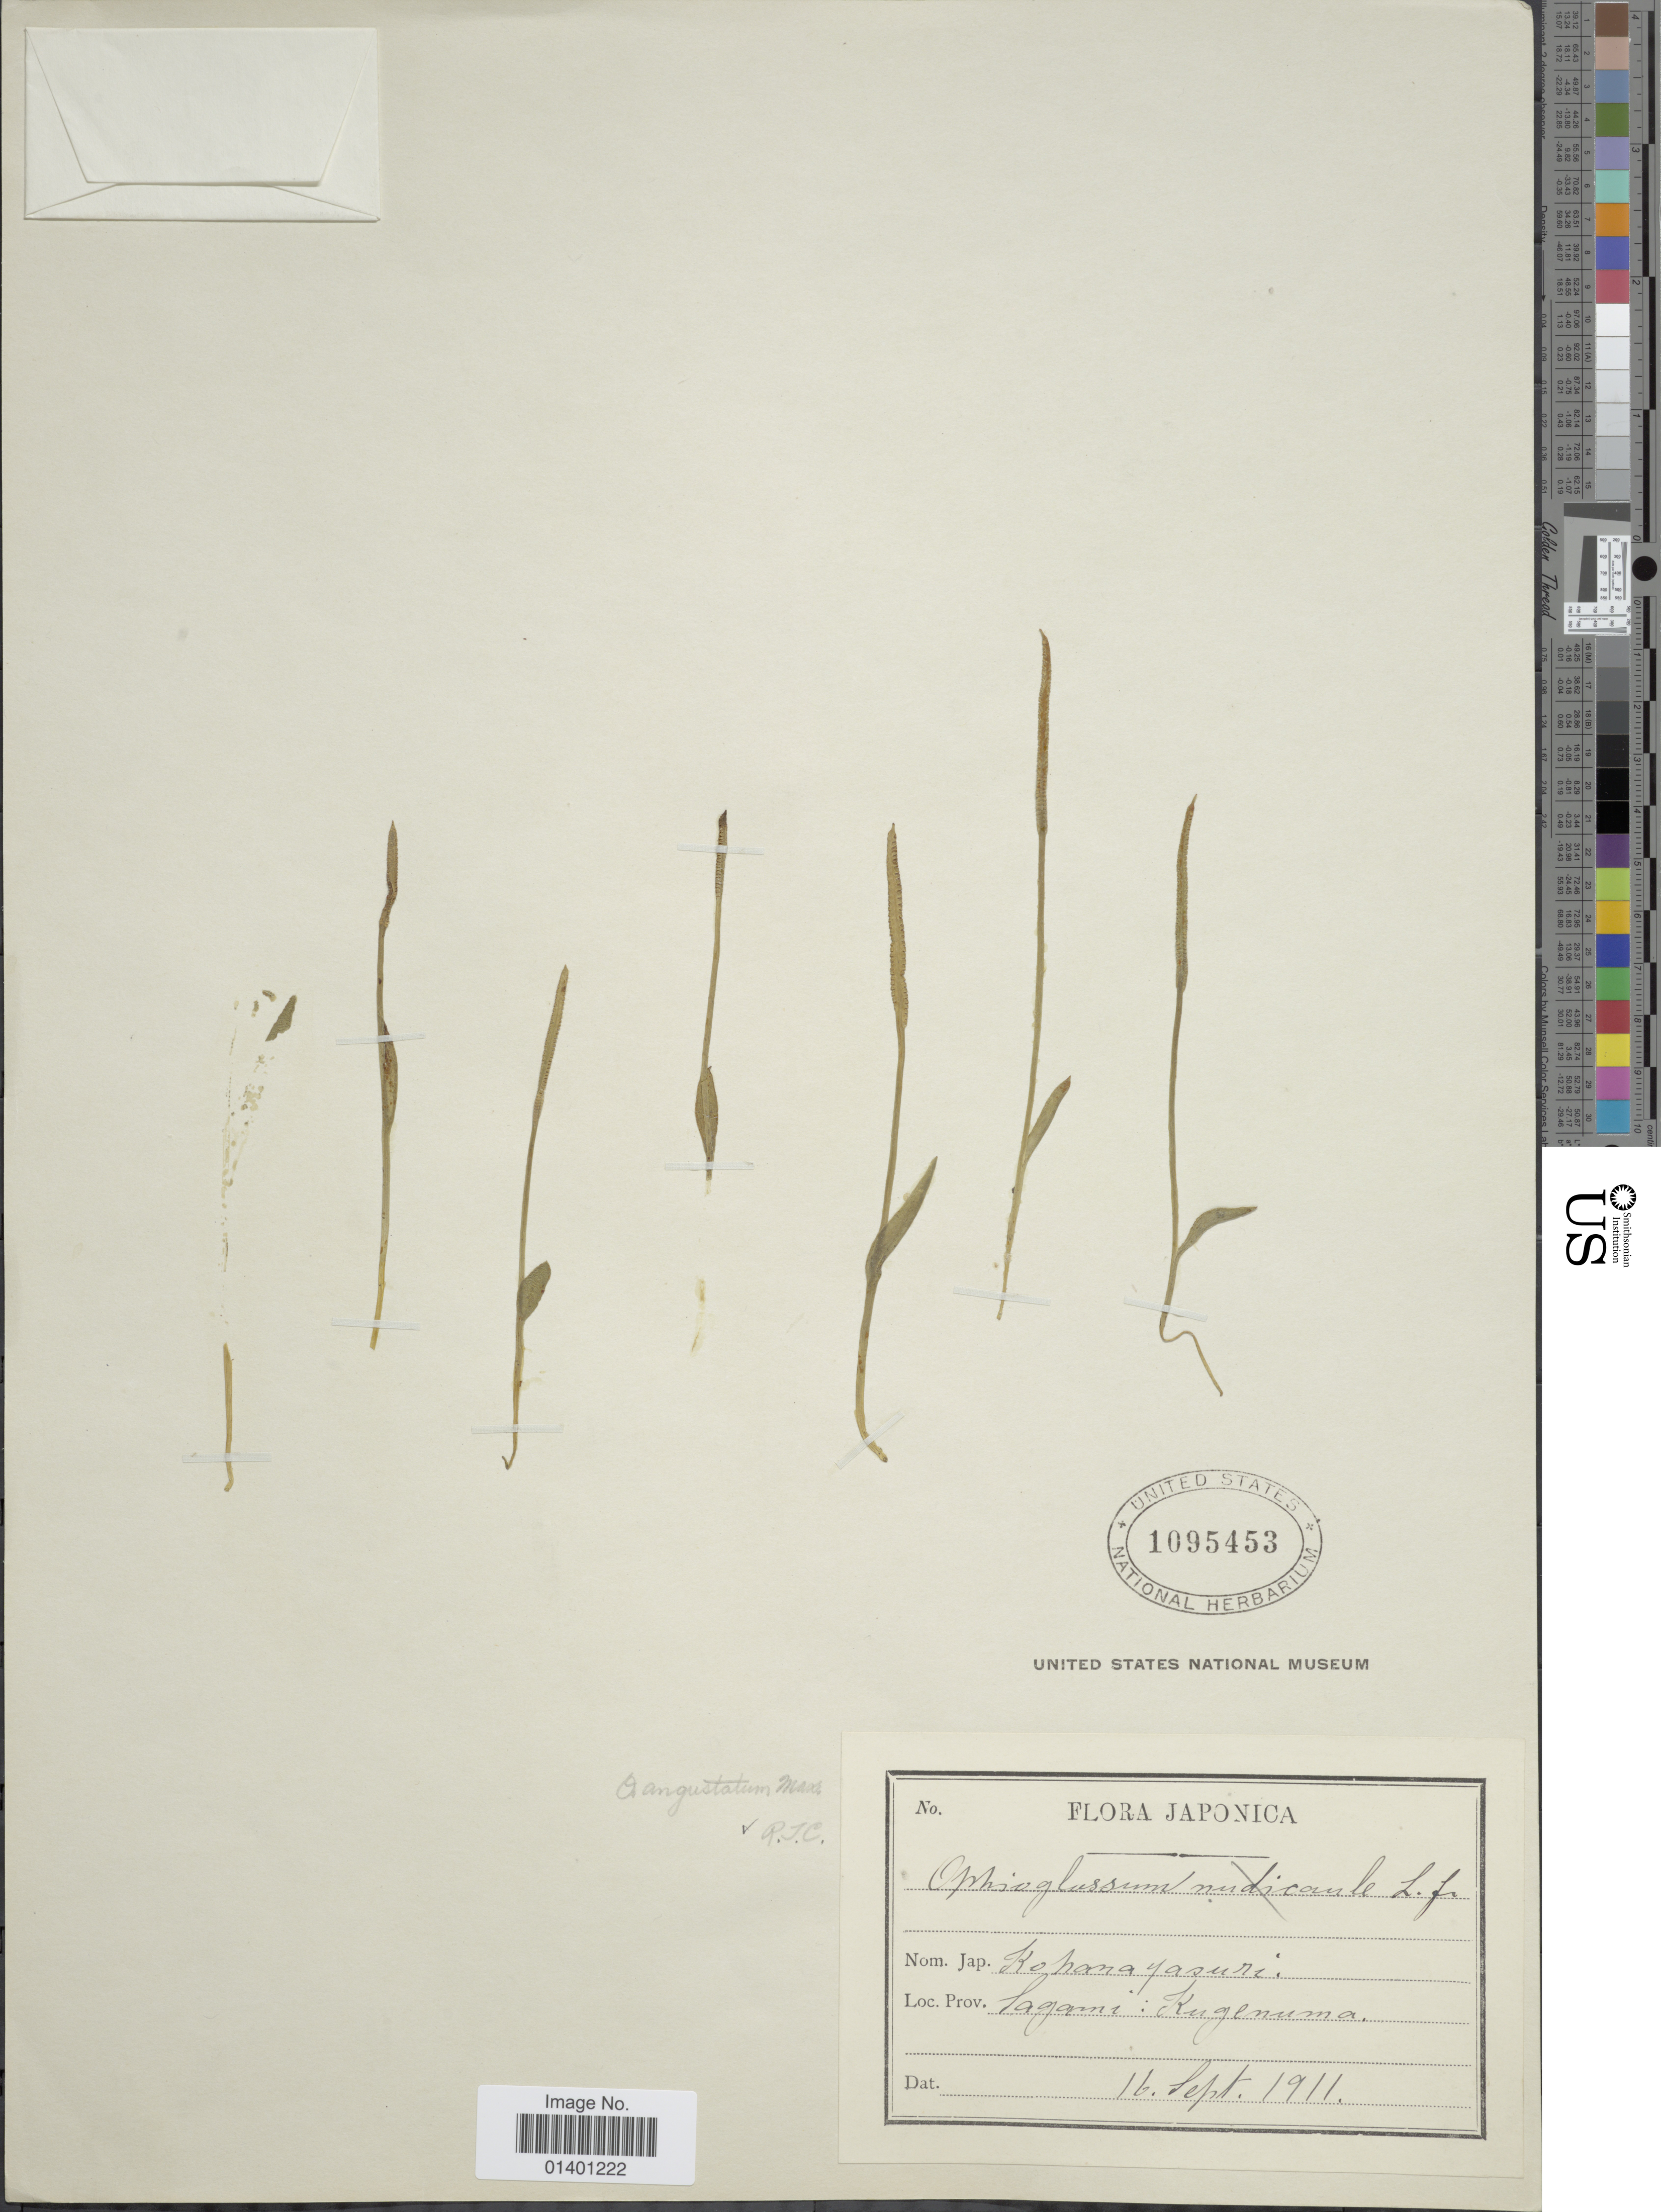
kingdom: Plantae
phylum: Tracheophyta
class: Polypodiopsida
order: Ophioglossales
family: Ophioglossaceae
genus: Ophioglossum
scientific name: Ophioglossum angustulatum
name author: Maxon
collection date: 1911-09-16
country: Japan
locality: Sagami: Kugenuma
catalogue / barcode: US 1095453